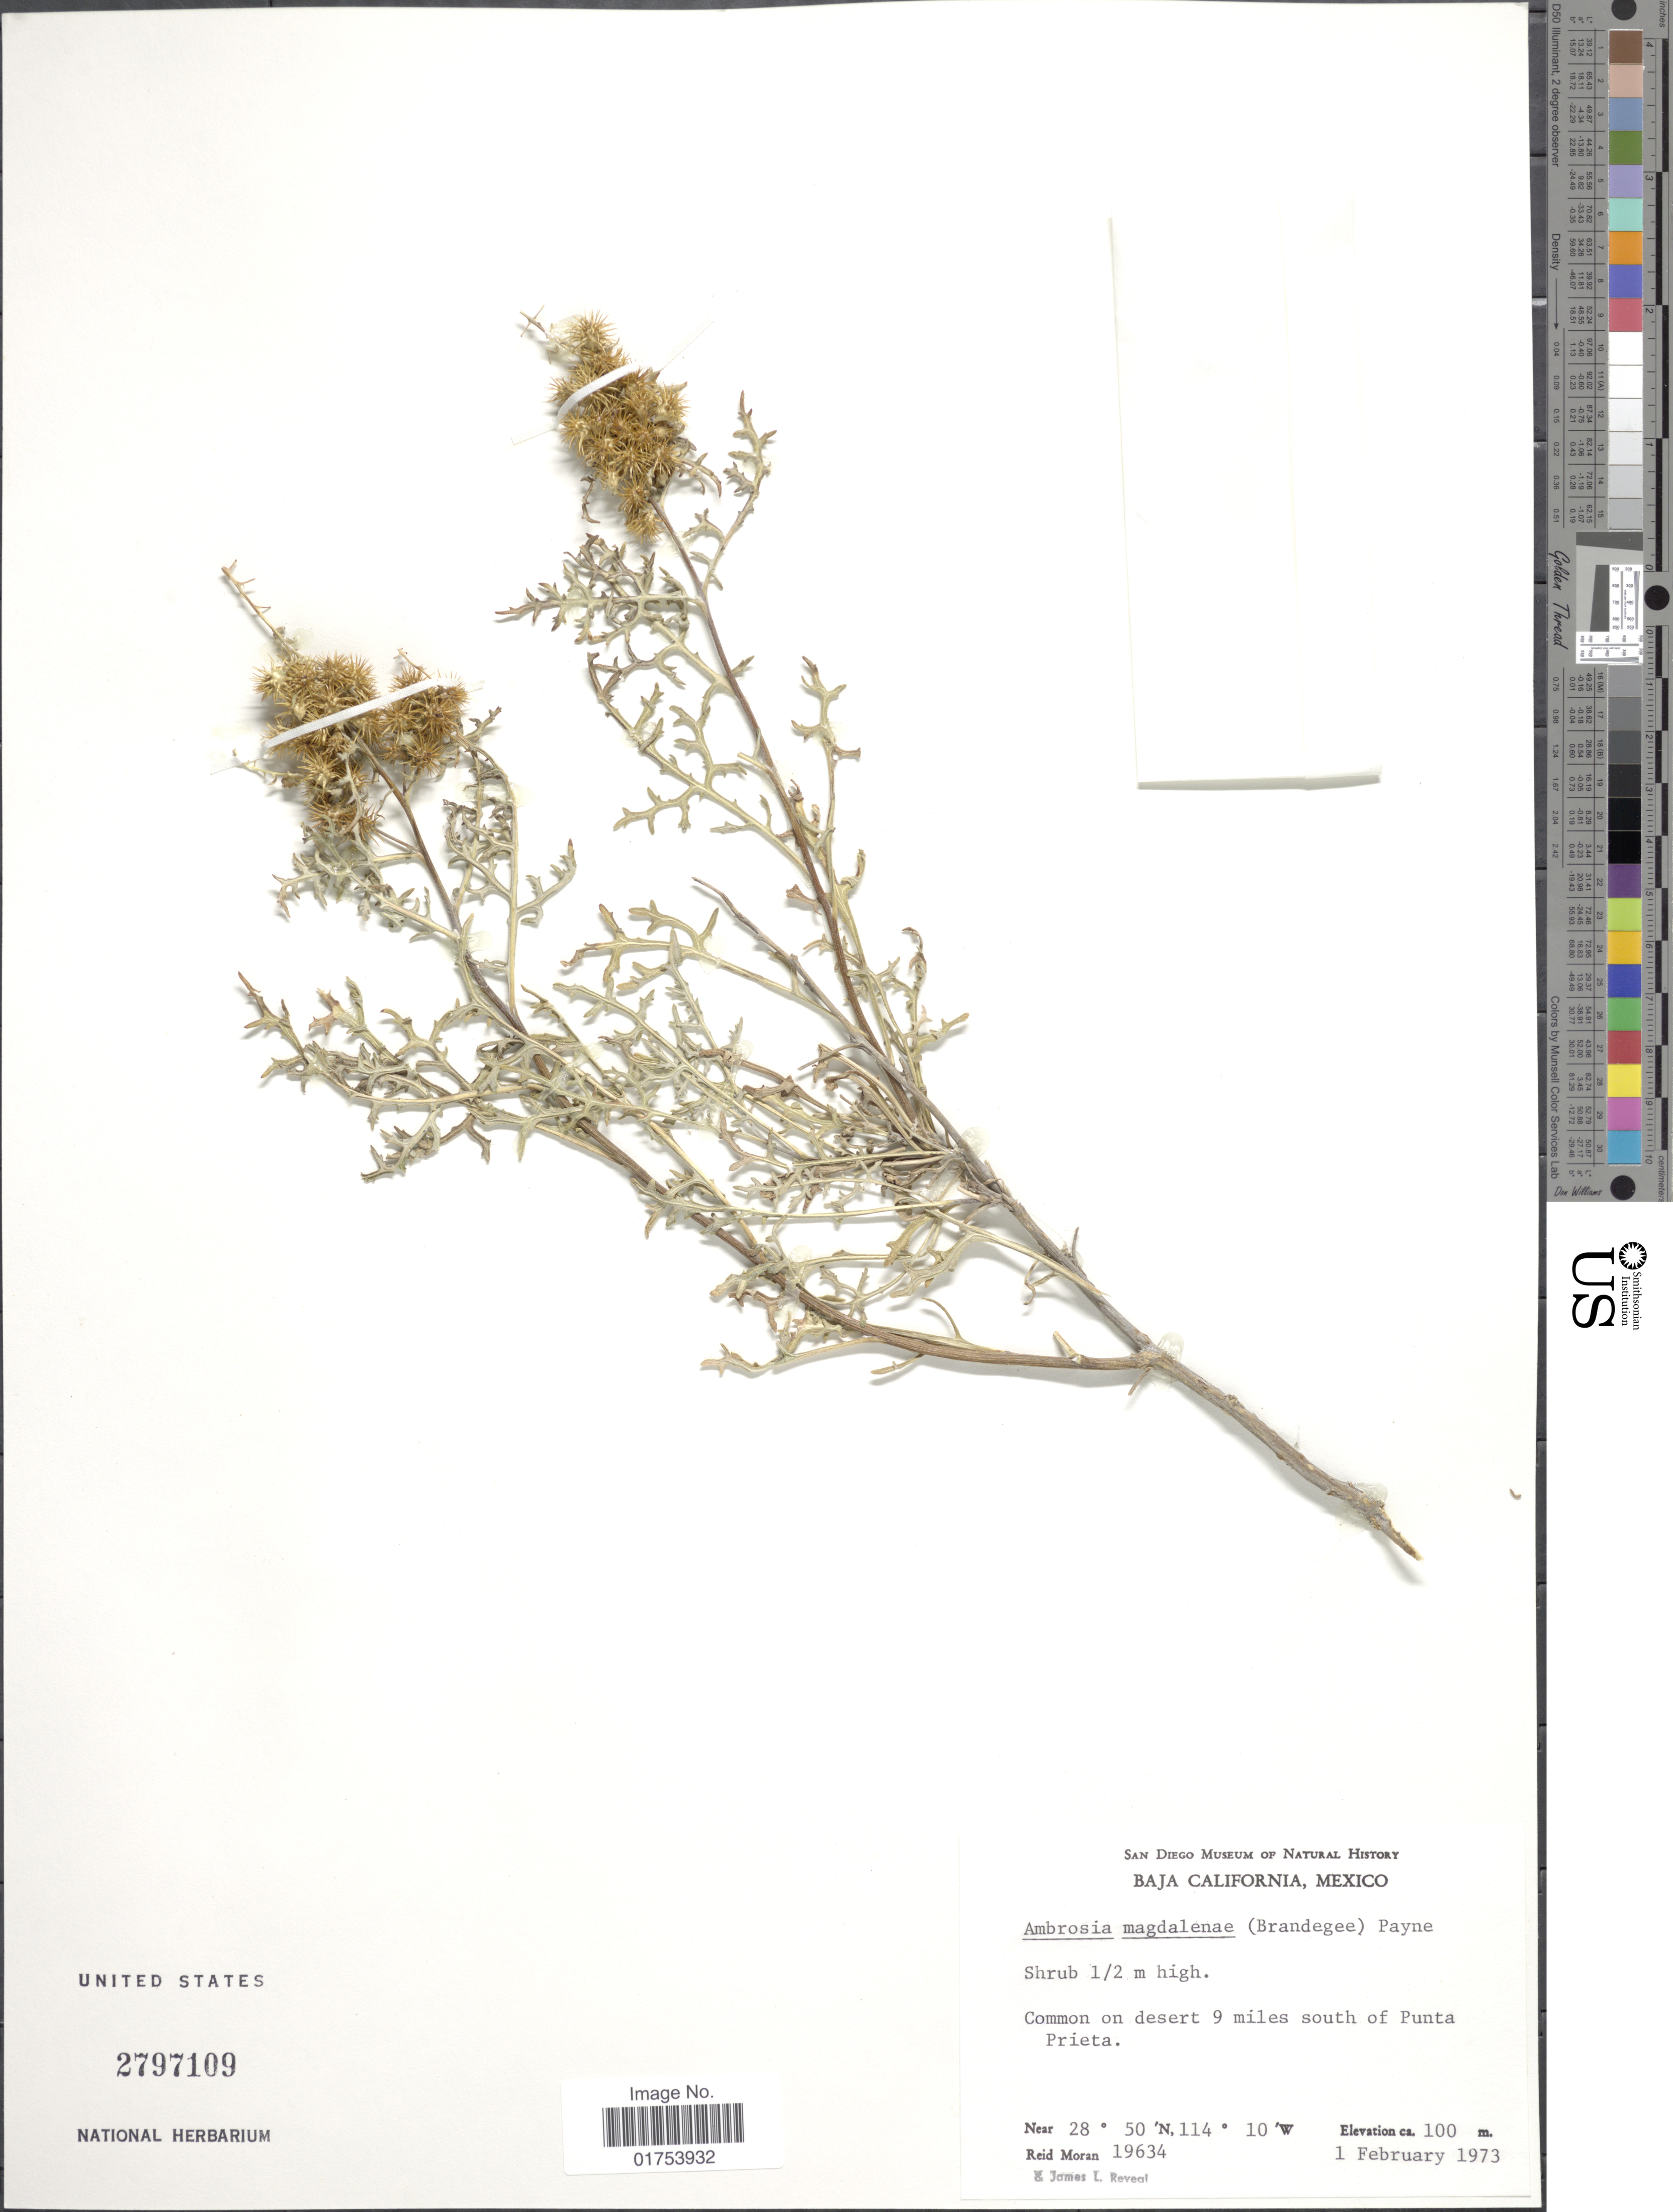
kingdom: Plantae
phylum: Tracheophyta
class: Magnoliopsida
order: Asterales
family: Asteraceae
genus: Ambrosia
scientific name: Ambrosia magdalenae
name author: Brandegee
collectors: R. V. Moran & J. L. Reveal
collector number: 19634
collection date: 1973-02-01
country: Mexico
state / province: Baja California Norte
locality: Common on desert 9 miles south of Punta Prieta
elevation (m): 100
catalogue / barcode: US 2797109